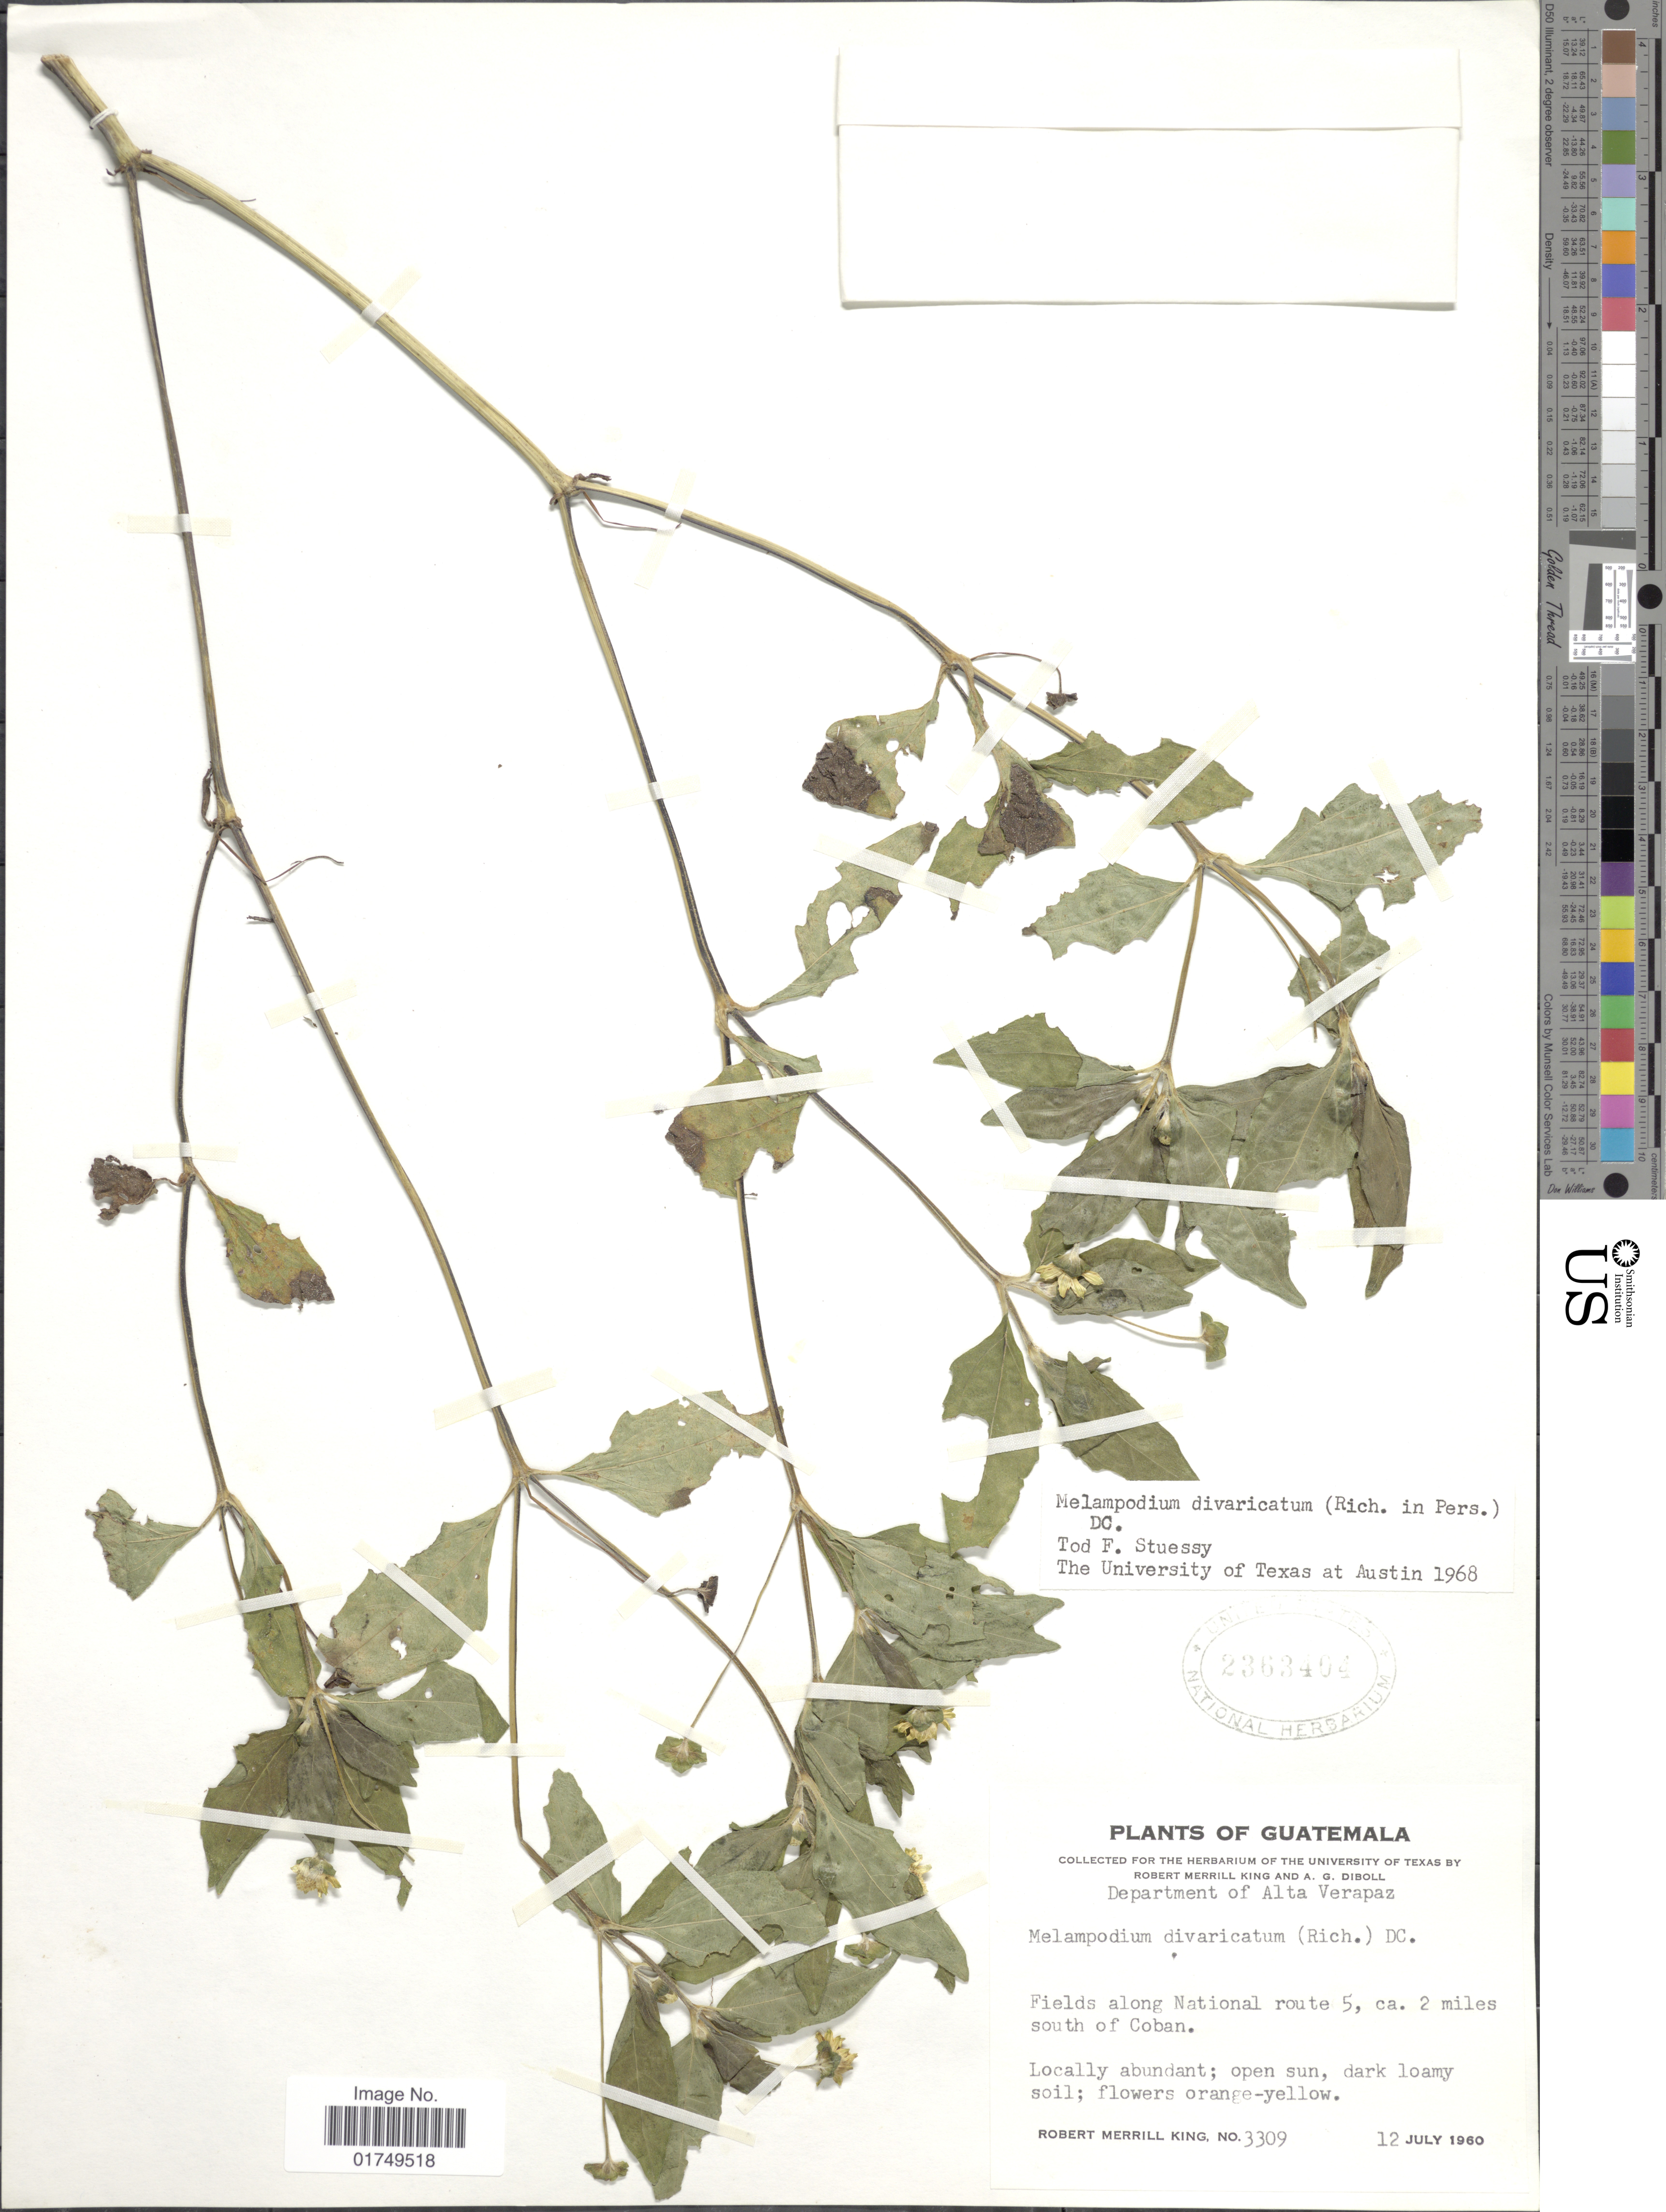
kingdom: Plantae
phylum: Tracheophyta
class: Magnoliopsida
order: Asterales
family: Asteraceae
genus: Melampodium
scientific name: Melampodium divaricatum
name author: (Rich.) DC.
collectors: R. M. King & A. Diboll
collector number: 3309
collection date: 1960-07-12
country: Guatemala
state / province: Alta Verapaz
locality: Department of Alta Verapaz, ca. 2 miles south of Coban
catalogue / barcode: US 2363404